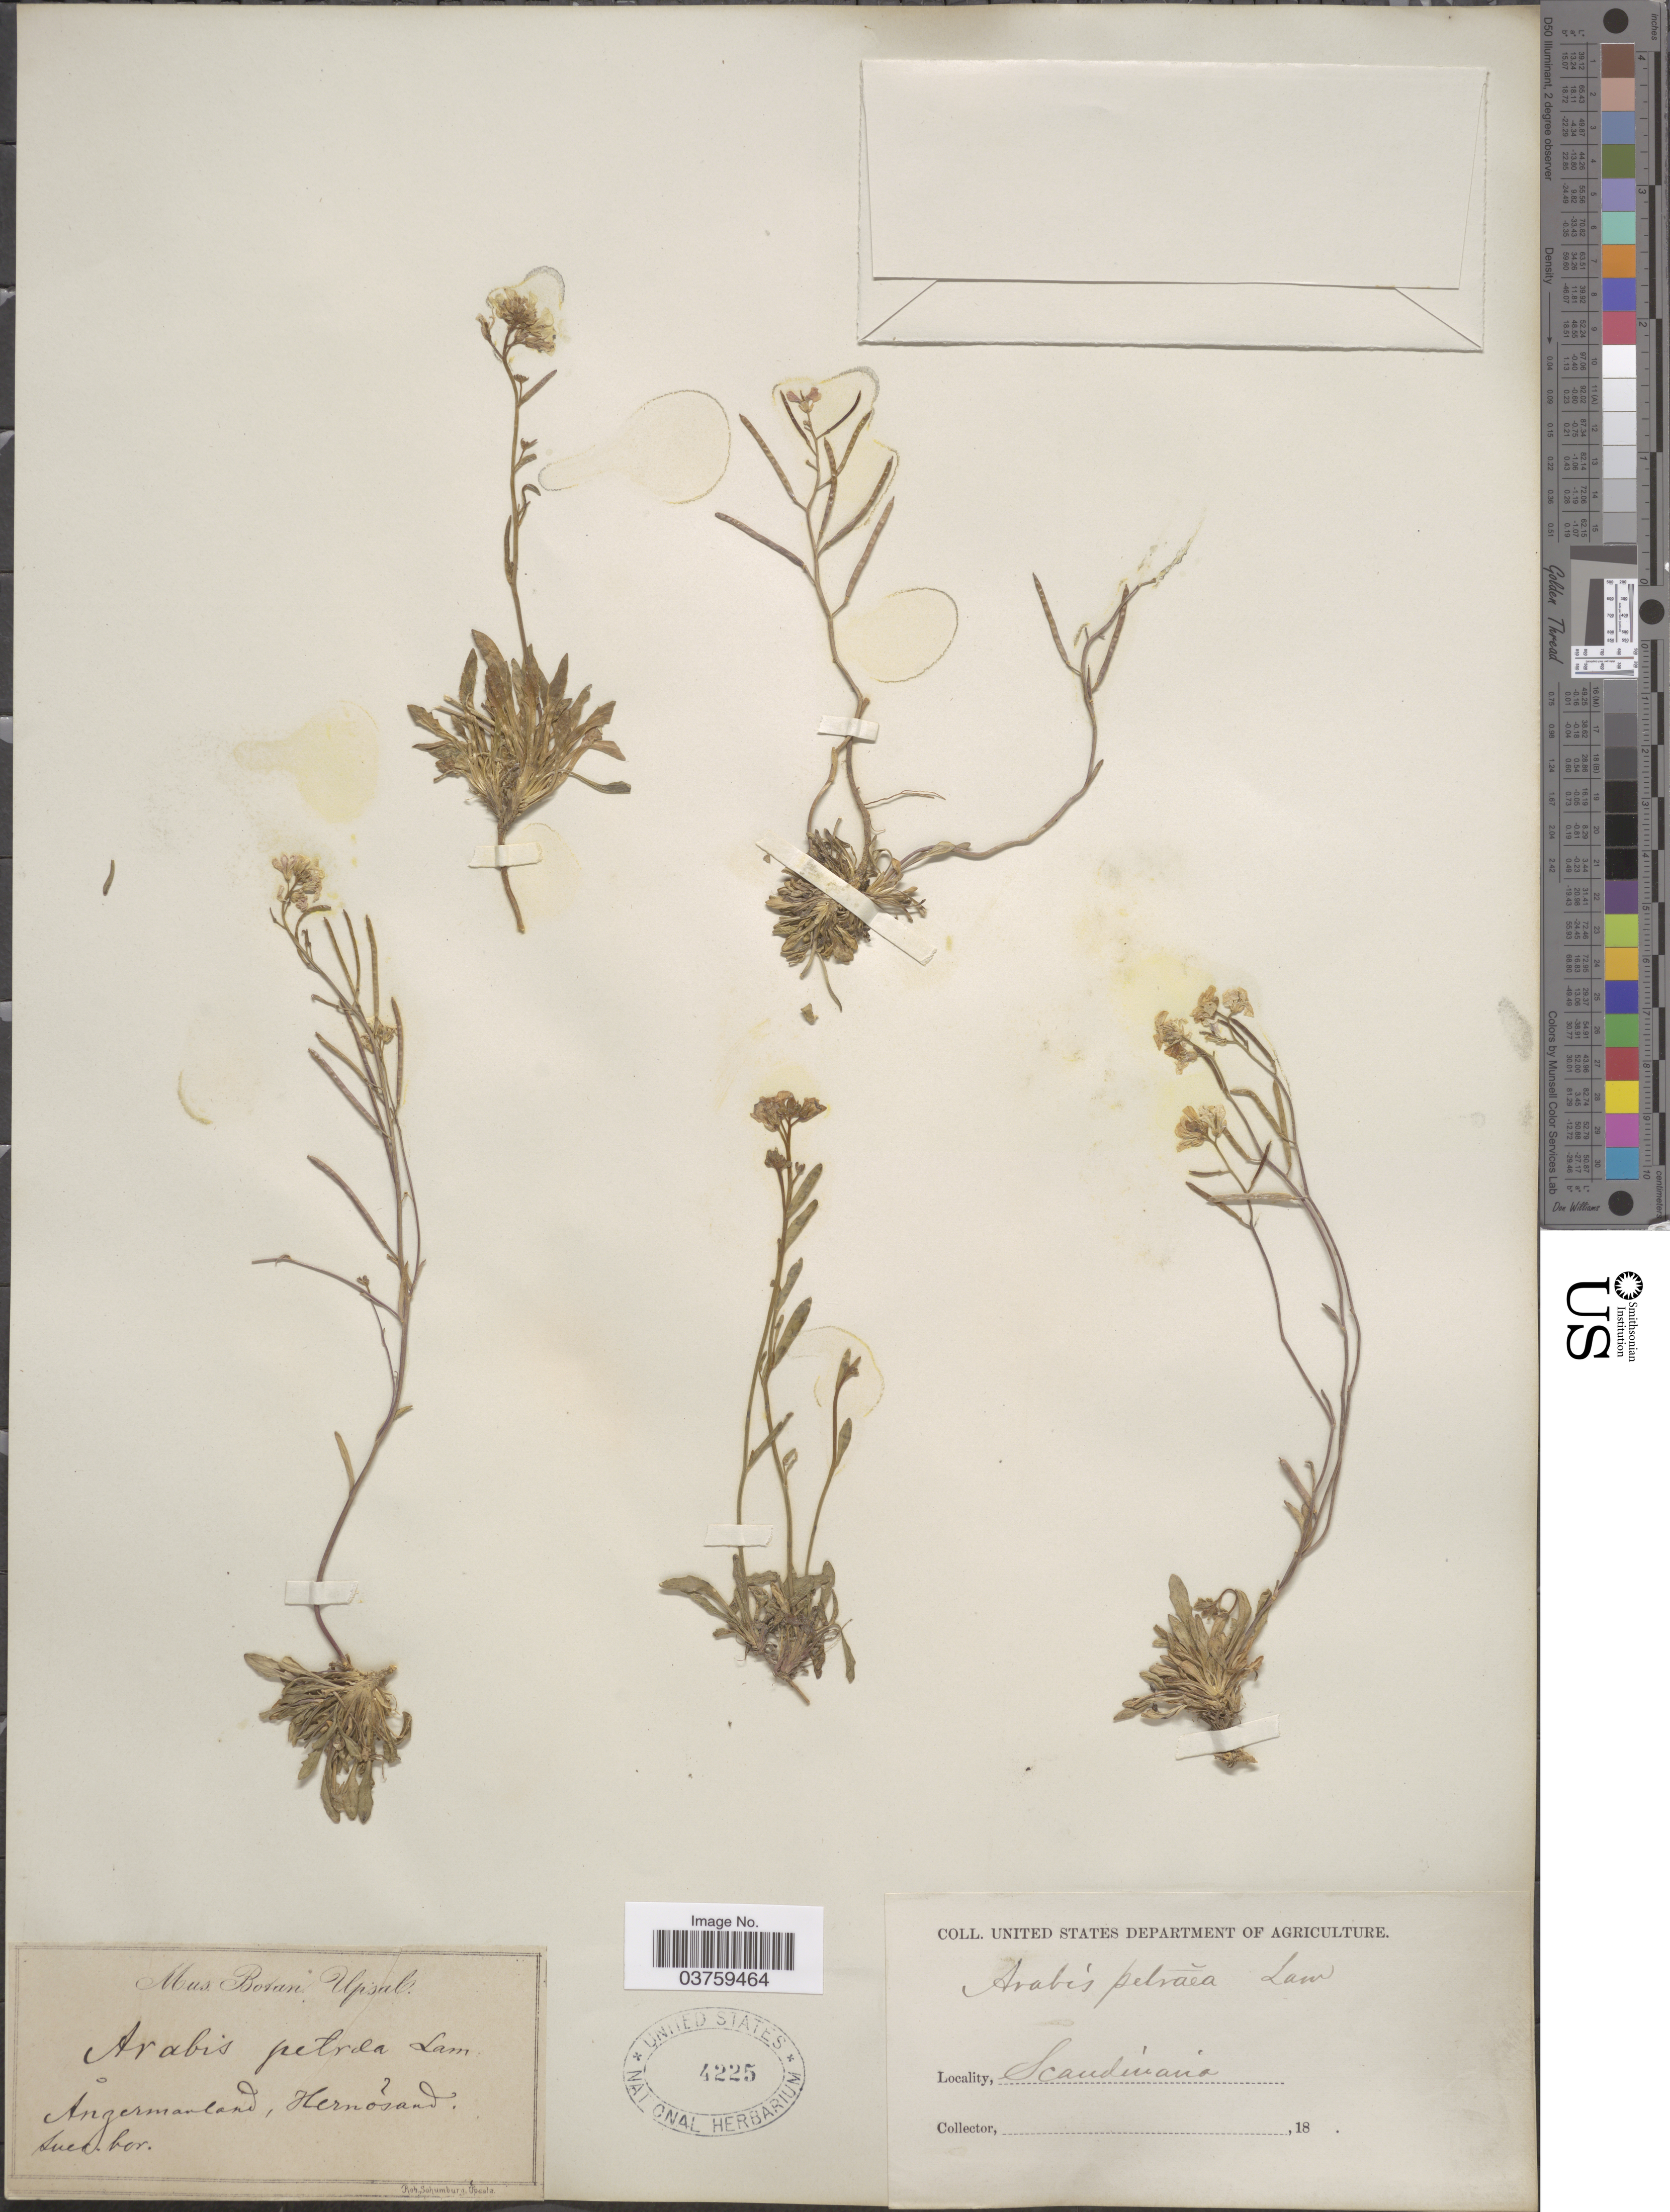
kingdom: Plantae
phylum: Tracheophyta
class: Magnoliopsida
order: Brassicales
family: Brassicaceae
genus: Arabis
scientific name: Arabis petraea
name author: (L.) Lam.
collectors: R. Schumberg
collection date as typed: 18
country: Sweden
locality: Scandinavia. Angermanland, Harnosand. Suec. bor.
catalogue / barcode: US 4225